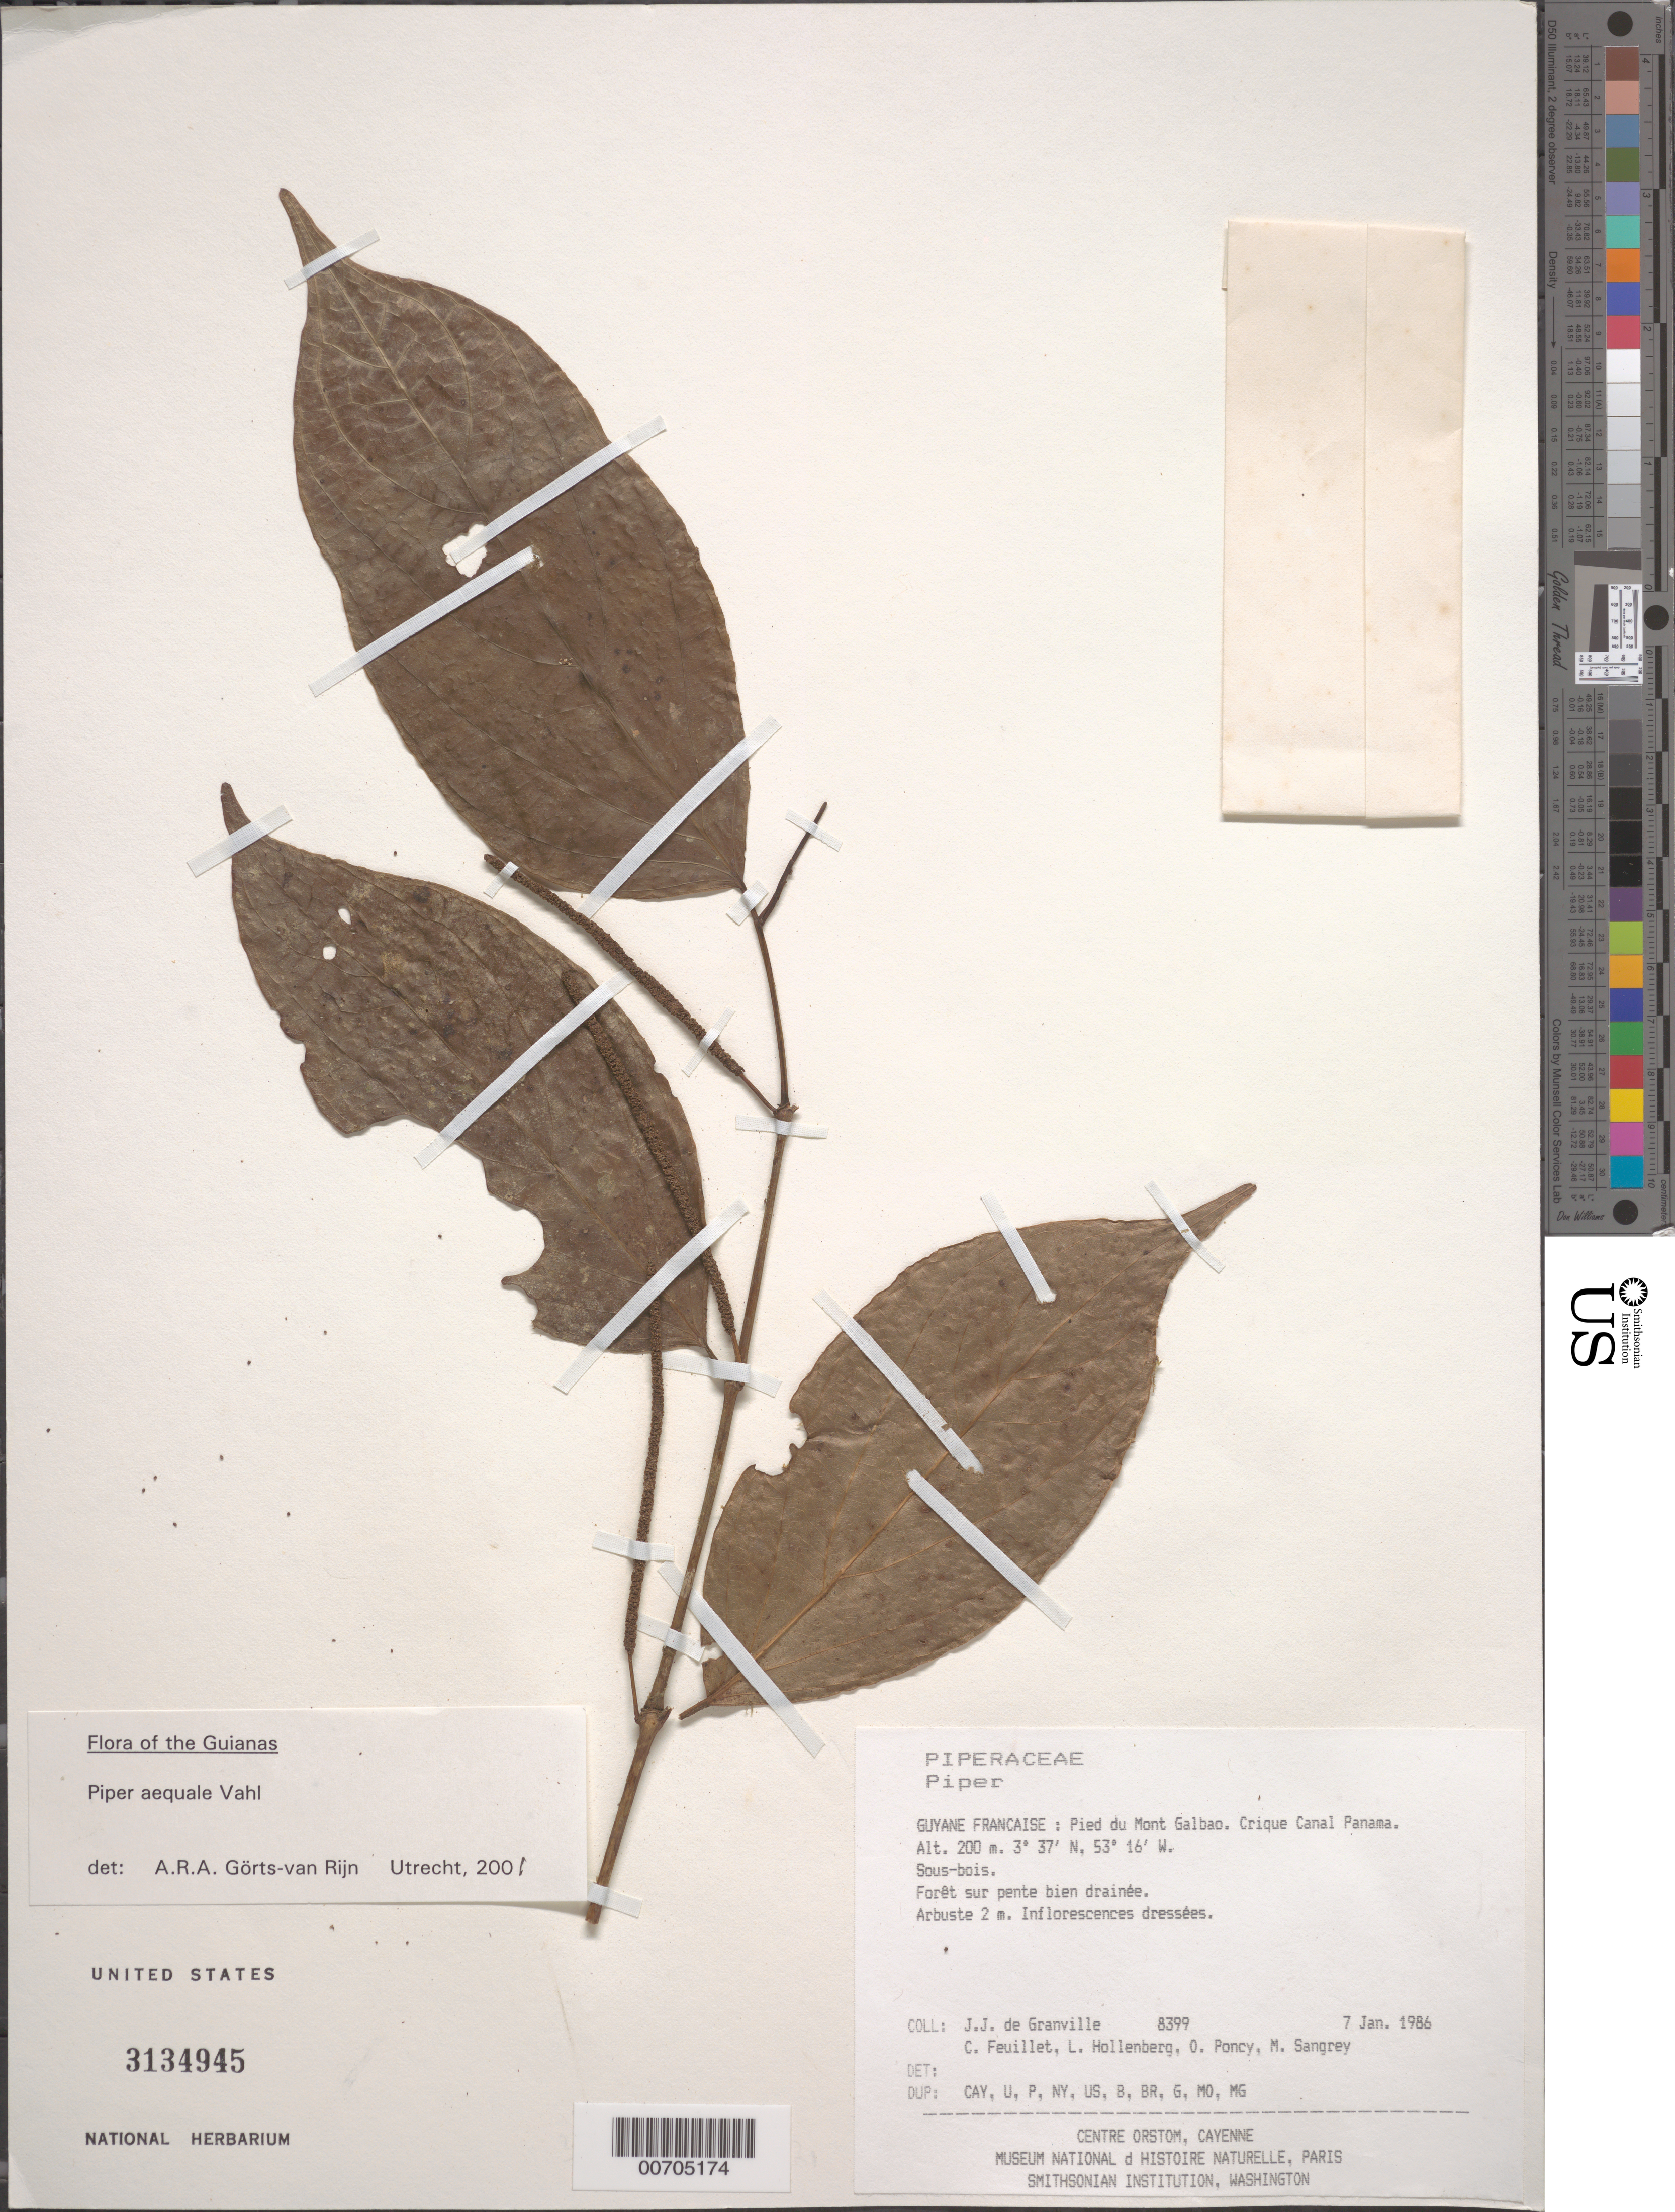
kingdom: Plantae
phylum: Tracheophyta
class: Magnoliopsida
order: Piperales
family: Piperaceae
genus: Piper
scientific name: Piper aequale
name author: Vahl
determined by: Görts-van Rijn, A. R. A.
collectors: J.-J. de Granville, C. Feuillet, L. Hollenberg, O. Poncy & M. S. Sangrey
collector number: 8399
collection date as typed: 7-Jan-86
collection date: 1986-01-07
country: French Guiana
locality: Pied du Mont Galbao. Crique Canal Panama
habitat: Sous-bois; forêt sur pent bien drainée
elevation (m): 200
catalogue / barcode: US 3134945